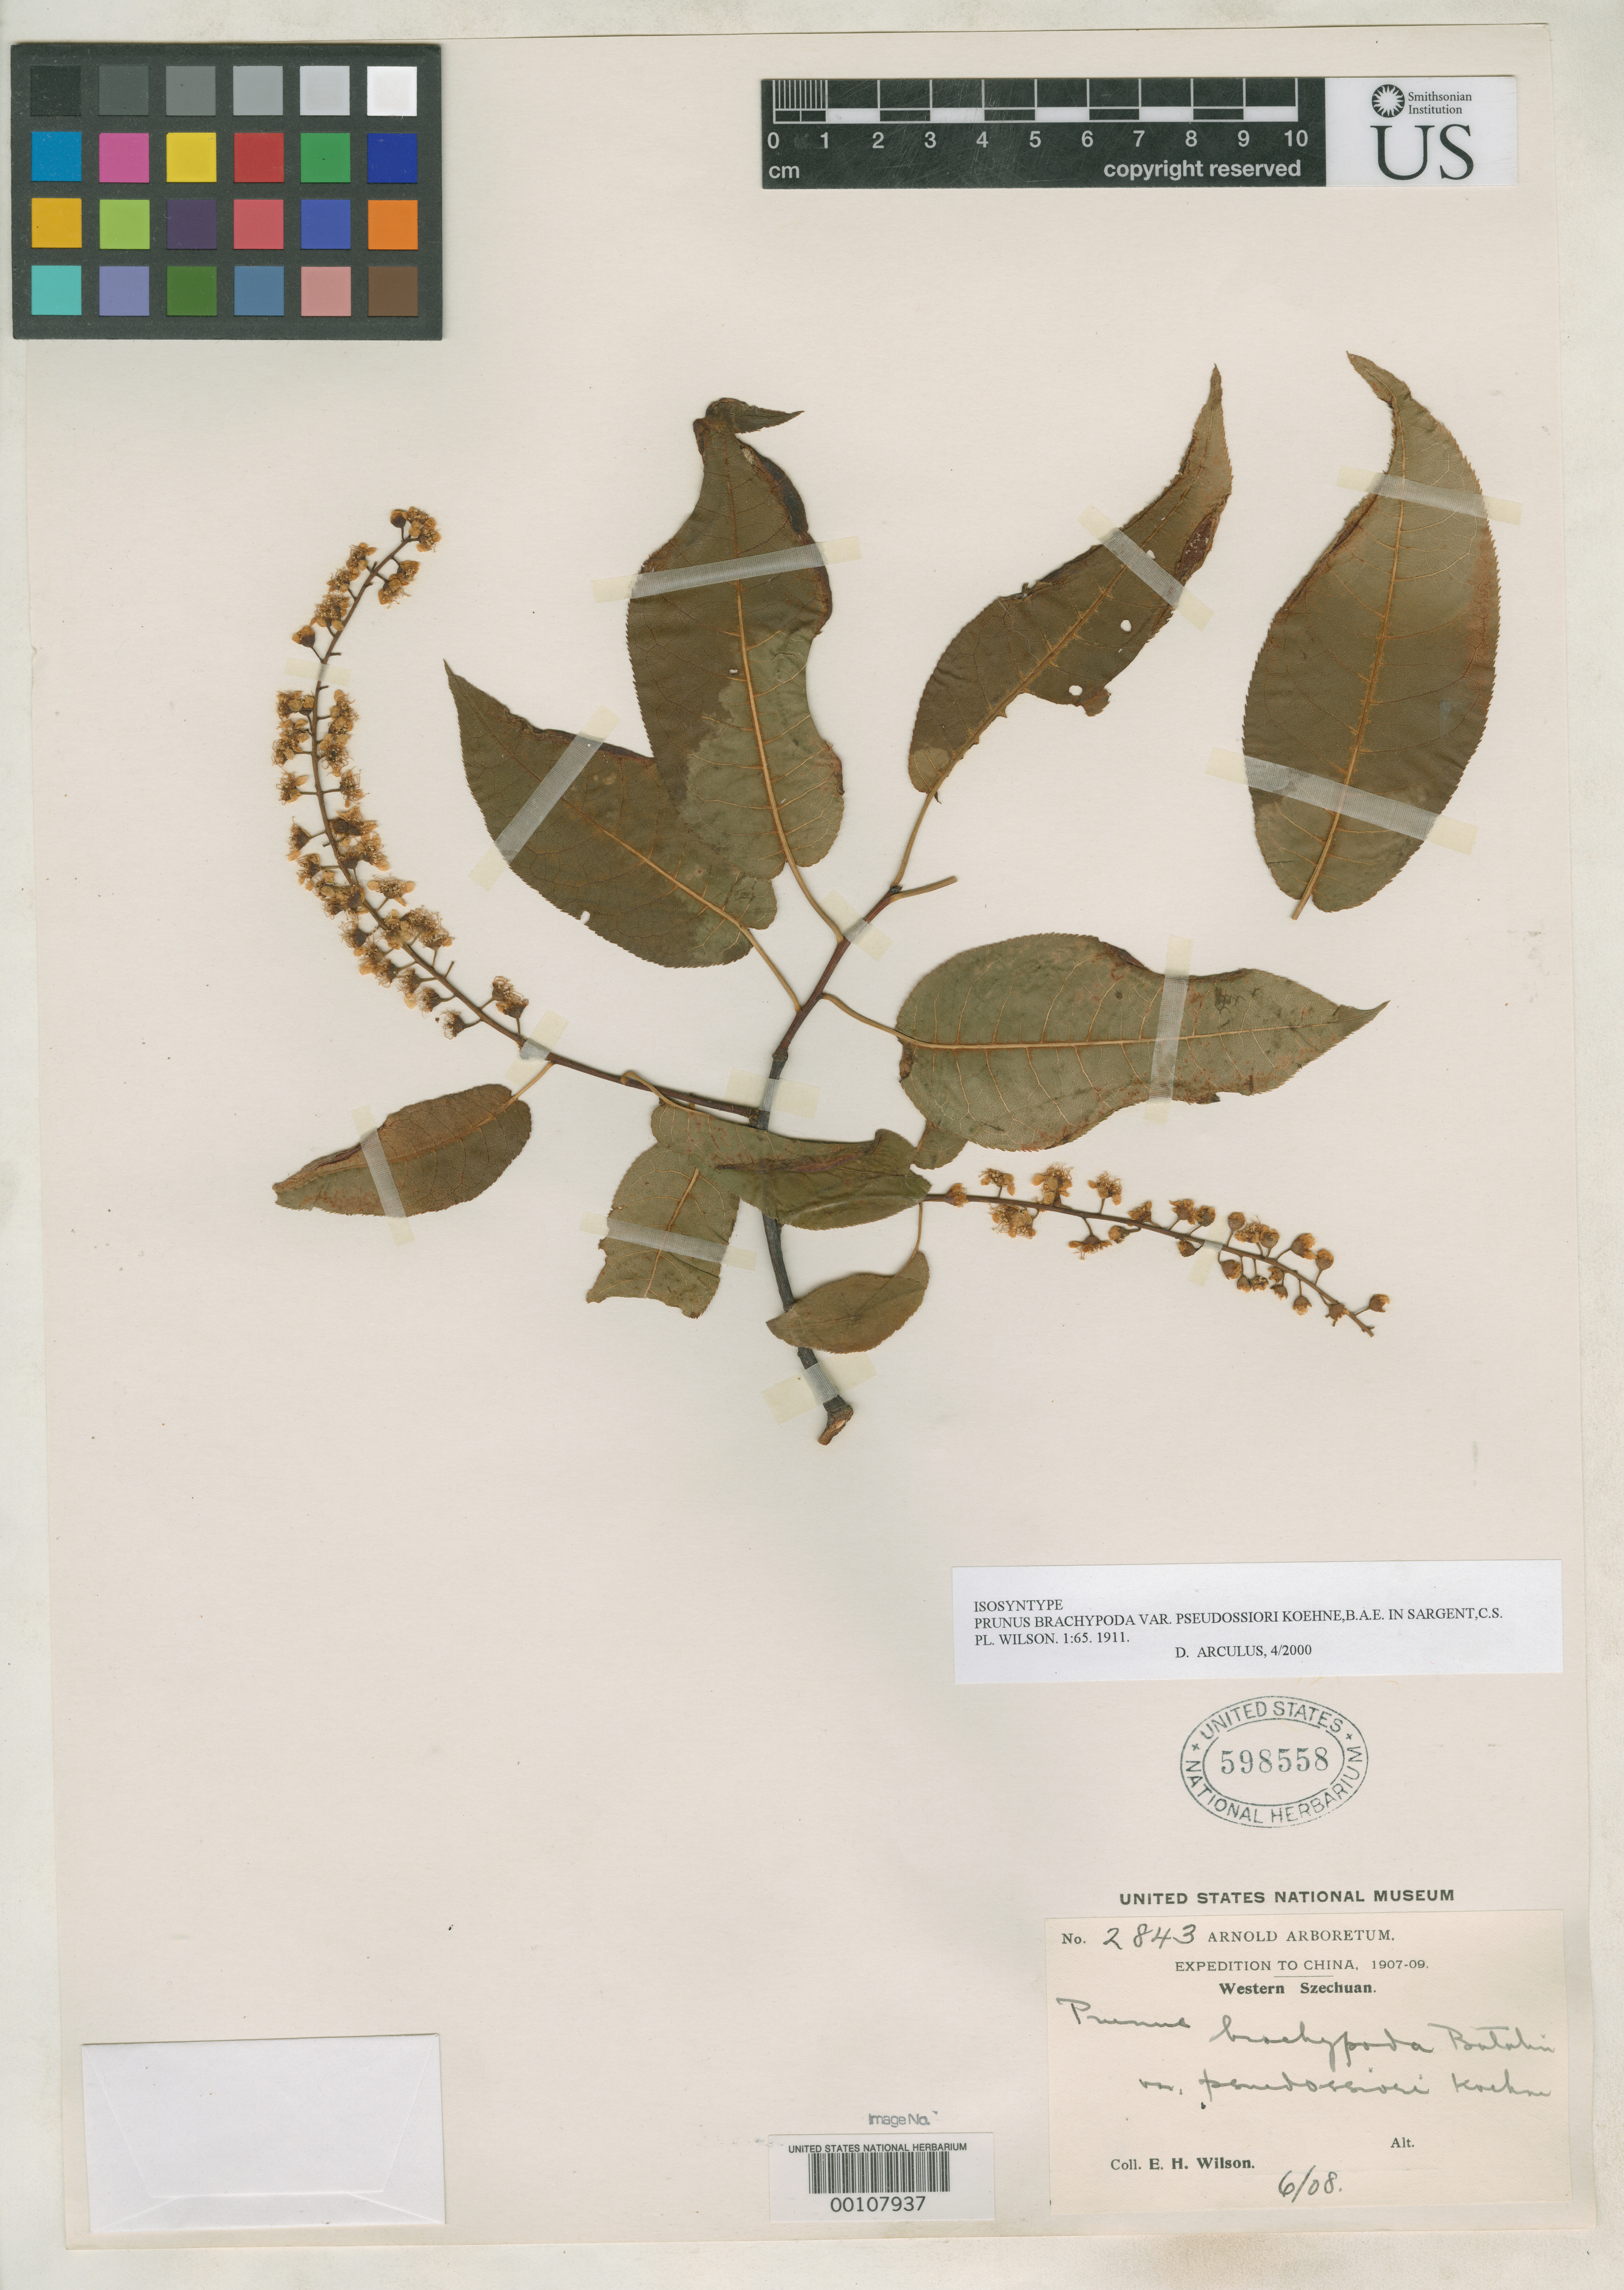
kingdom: Plantae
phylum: Tracheophyta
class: Magnoliopsida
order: Rosales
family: Rosaceae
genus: Prunus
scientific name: Prunus brachypoda var. pseudossiori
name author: Koehne in Sarg.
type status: Isosyntype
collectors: E. H. Wilson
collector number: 2843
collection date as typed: Jun 1908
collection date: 1908-06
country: China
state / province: Sichuan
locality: Southeast of Tachien-lu.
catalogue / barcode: US 598558